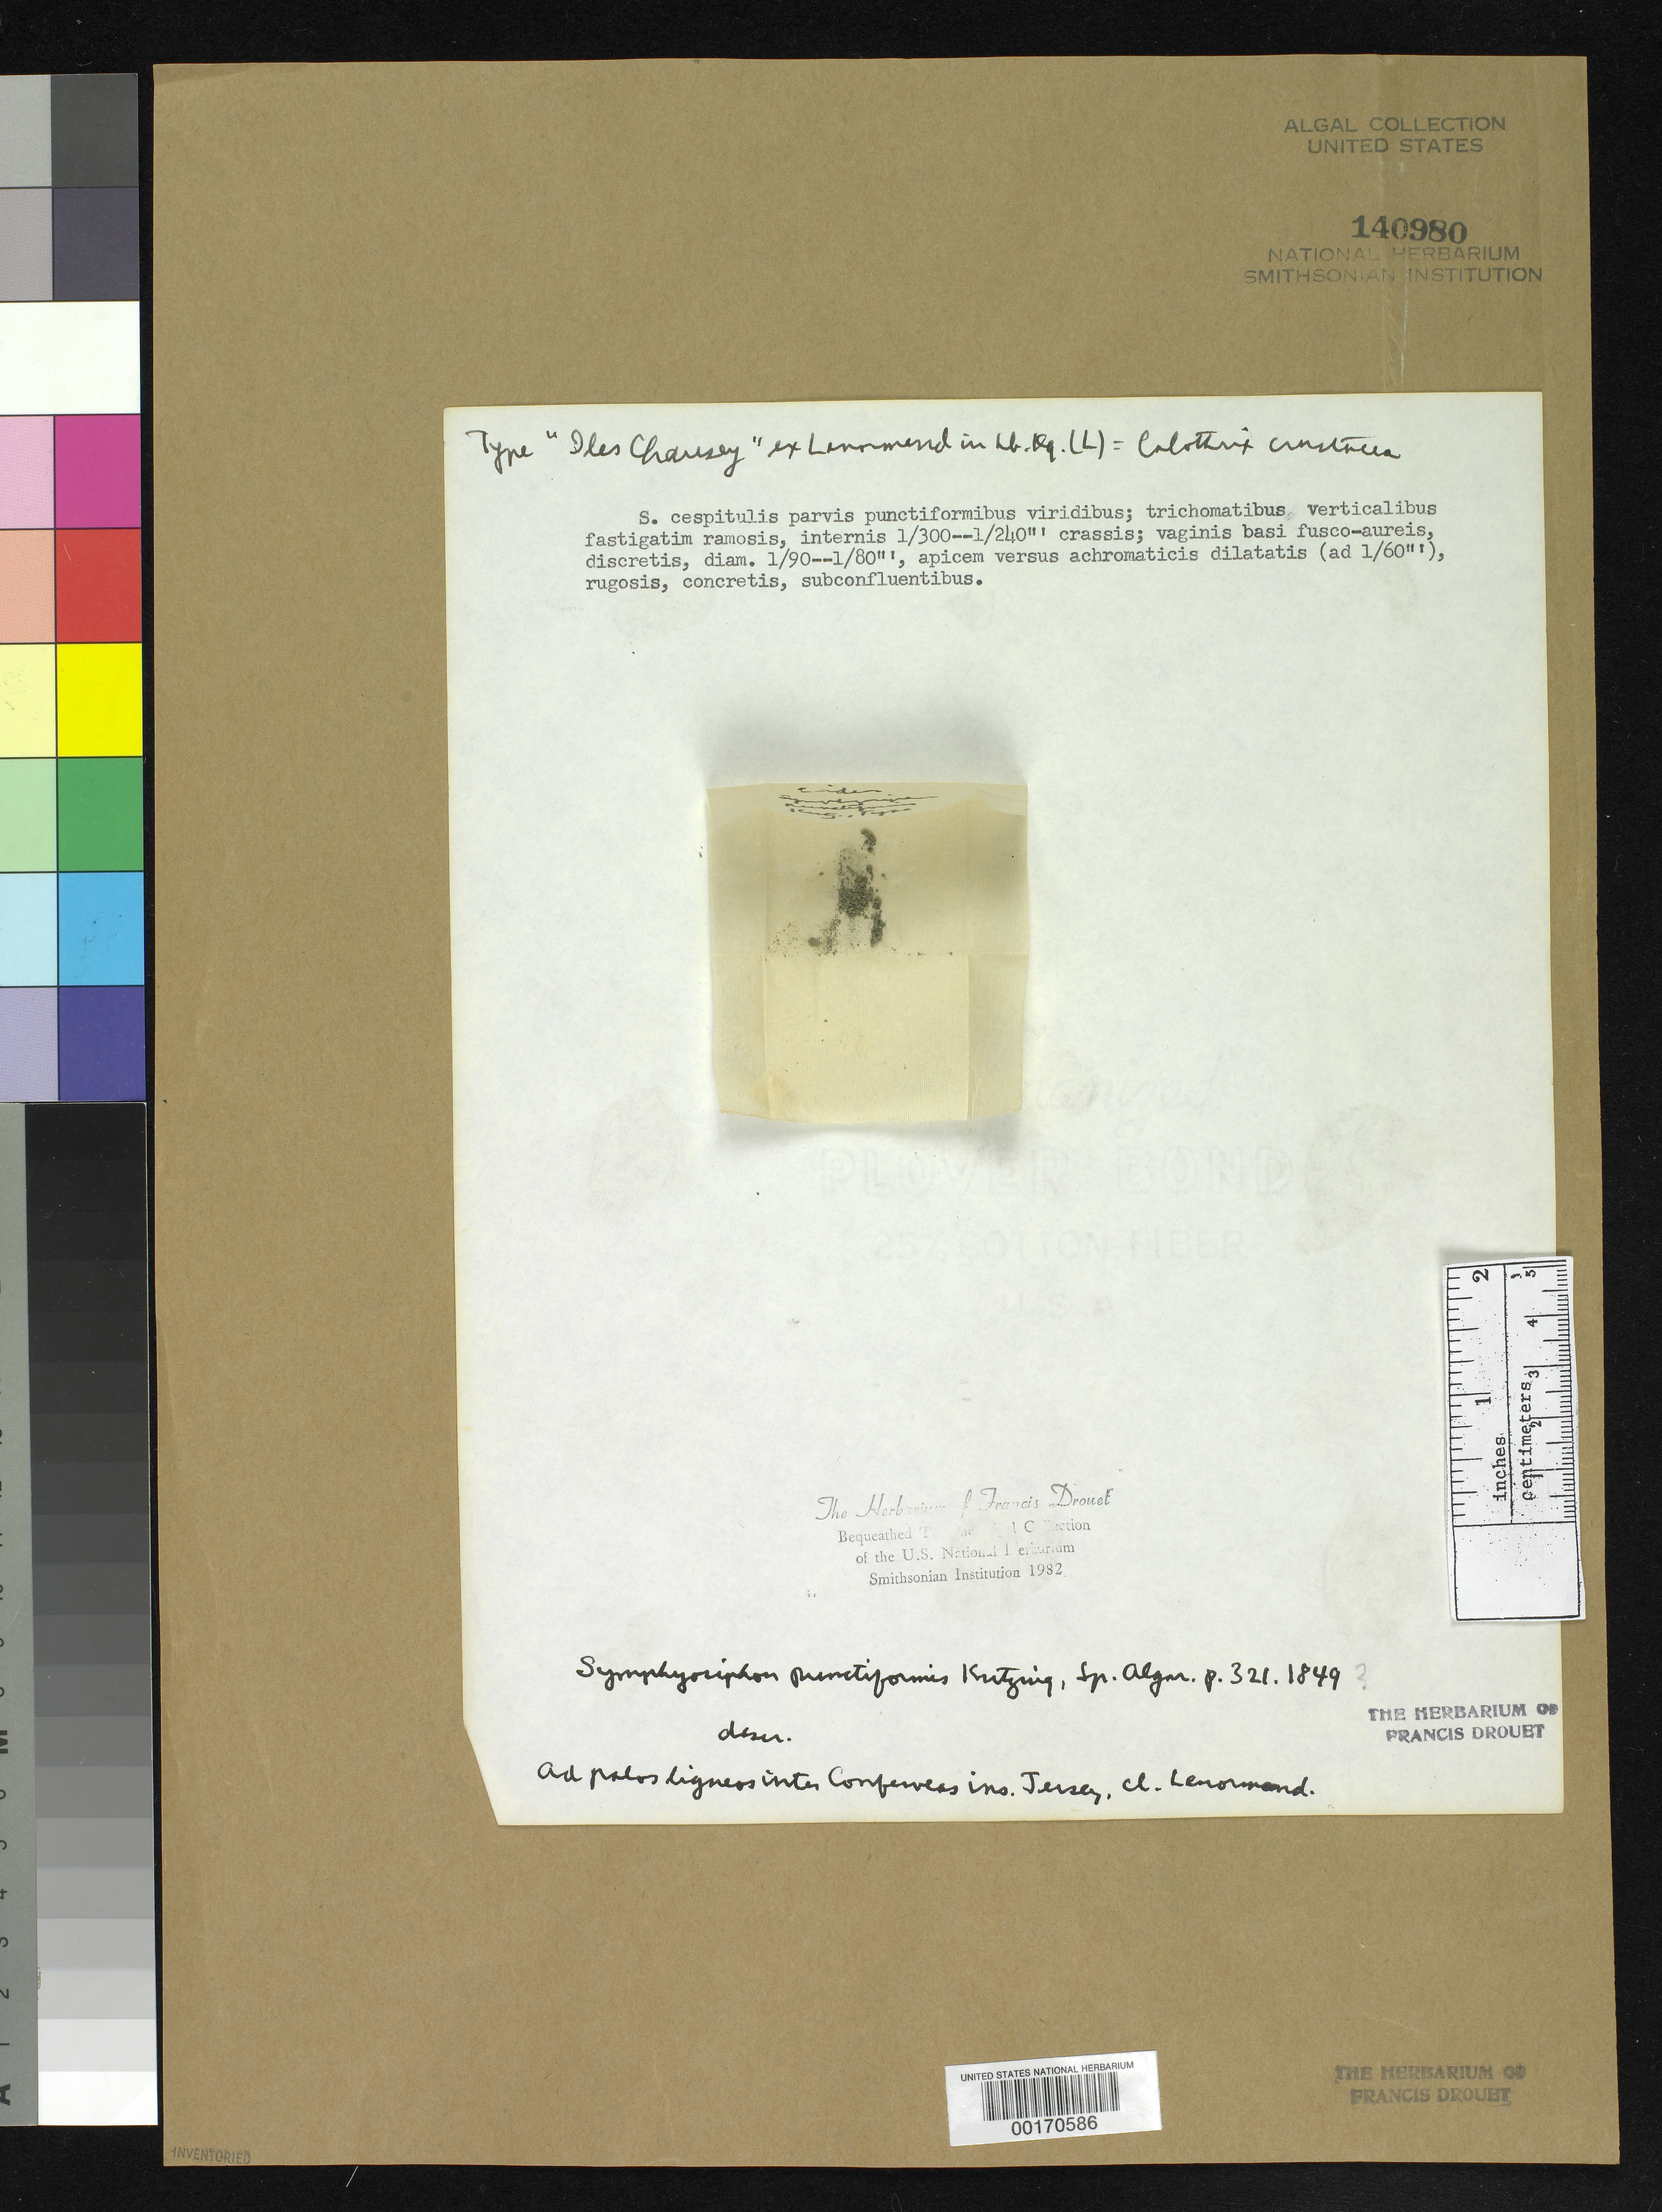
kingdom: Bacteria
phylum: Cyanobacteria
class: Cyanobacteriia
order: Cyanobacteriales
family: Scytonemataceae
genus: Symphyosiphon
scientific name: Symphyosiphon punctiformis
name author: Kütz.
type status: Isotype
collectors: S. Lenormand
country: France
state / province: Normandie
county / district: Manche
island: Iles Chausey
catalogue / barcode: US 140980